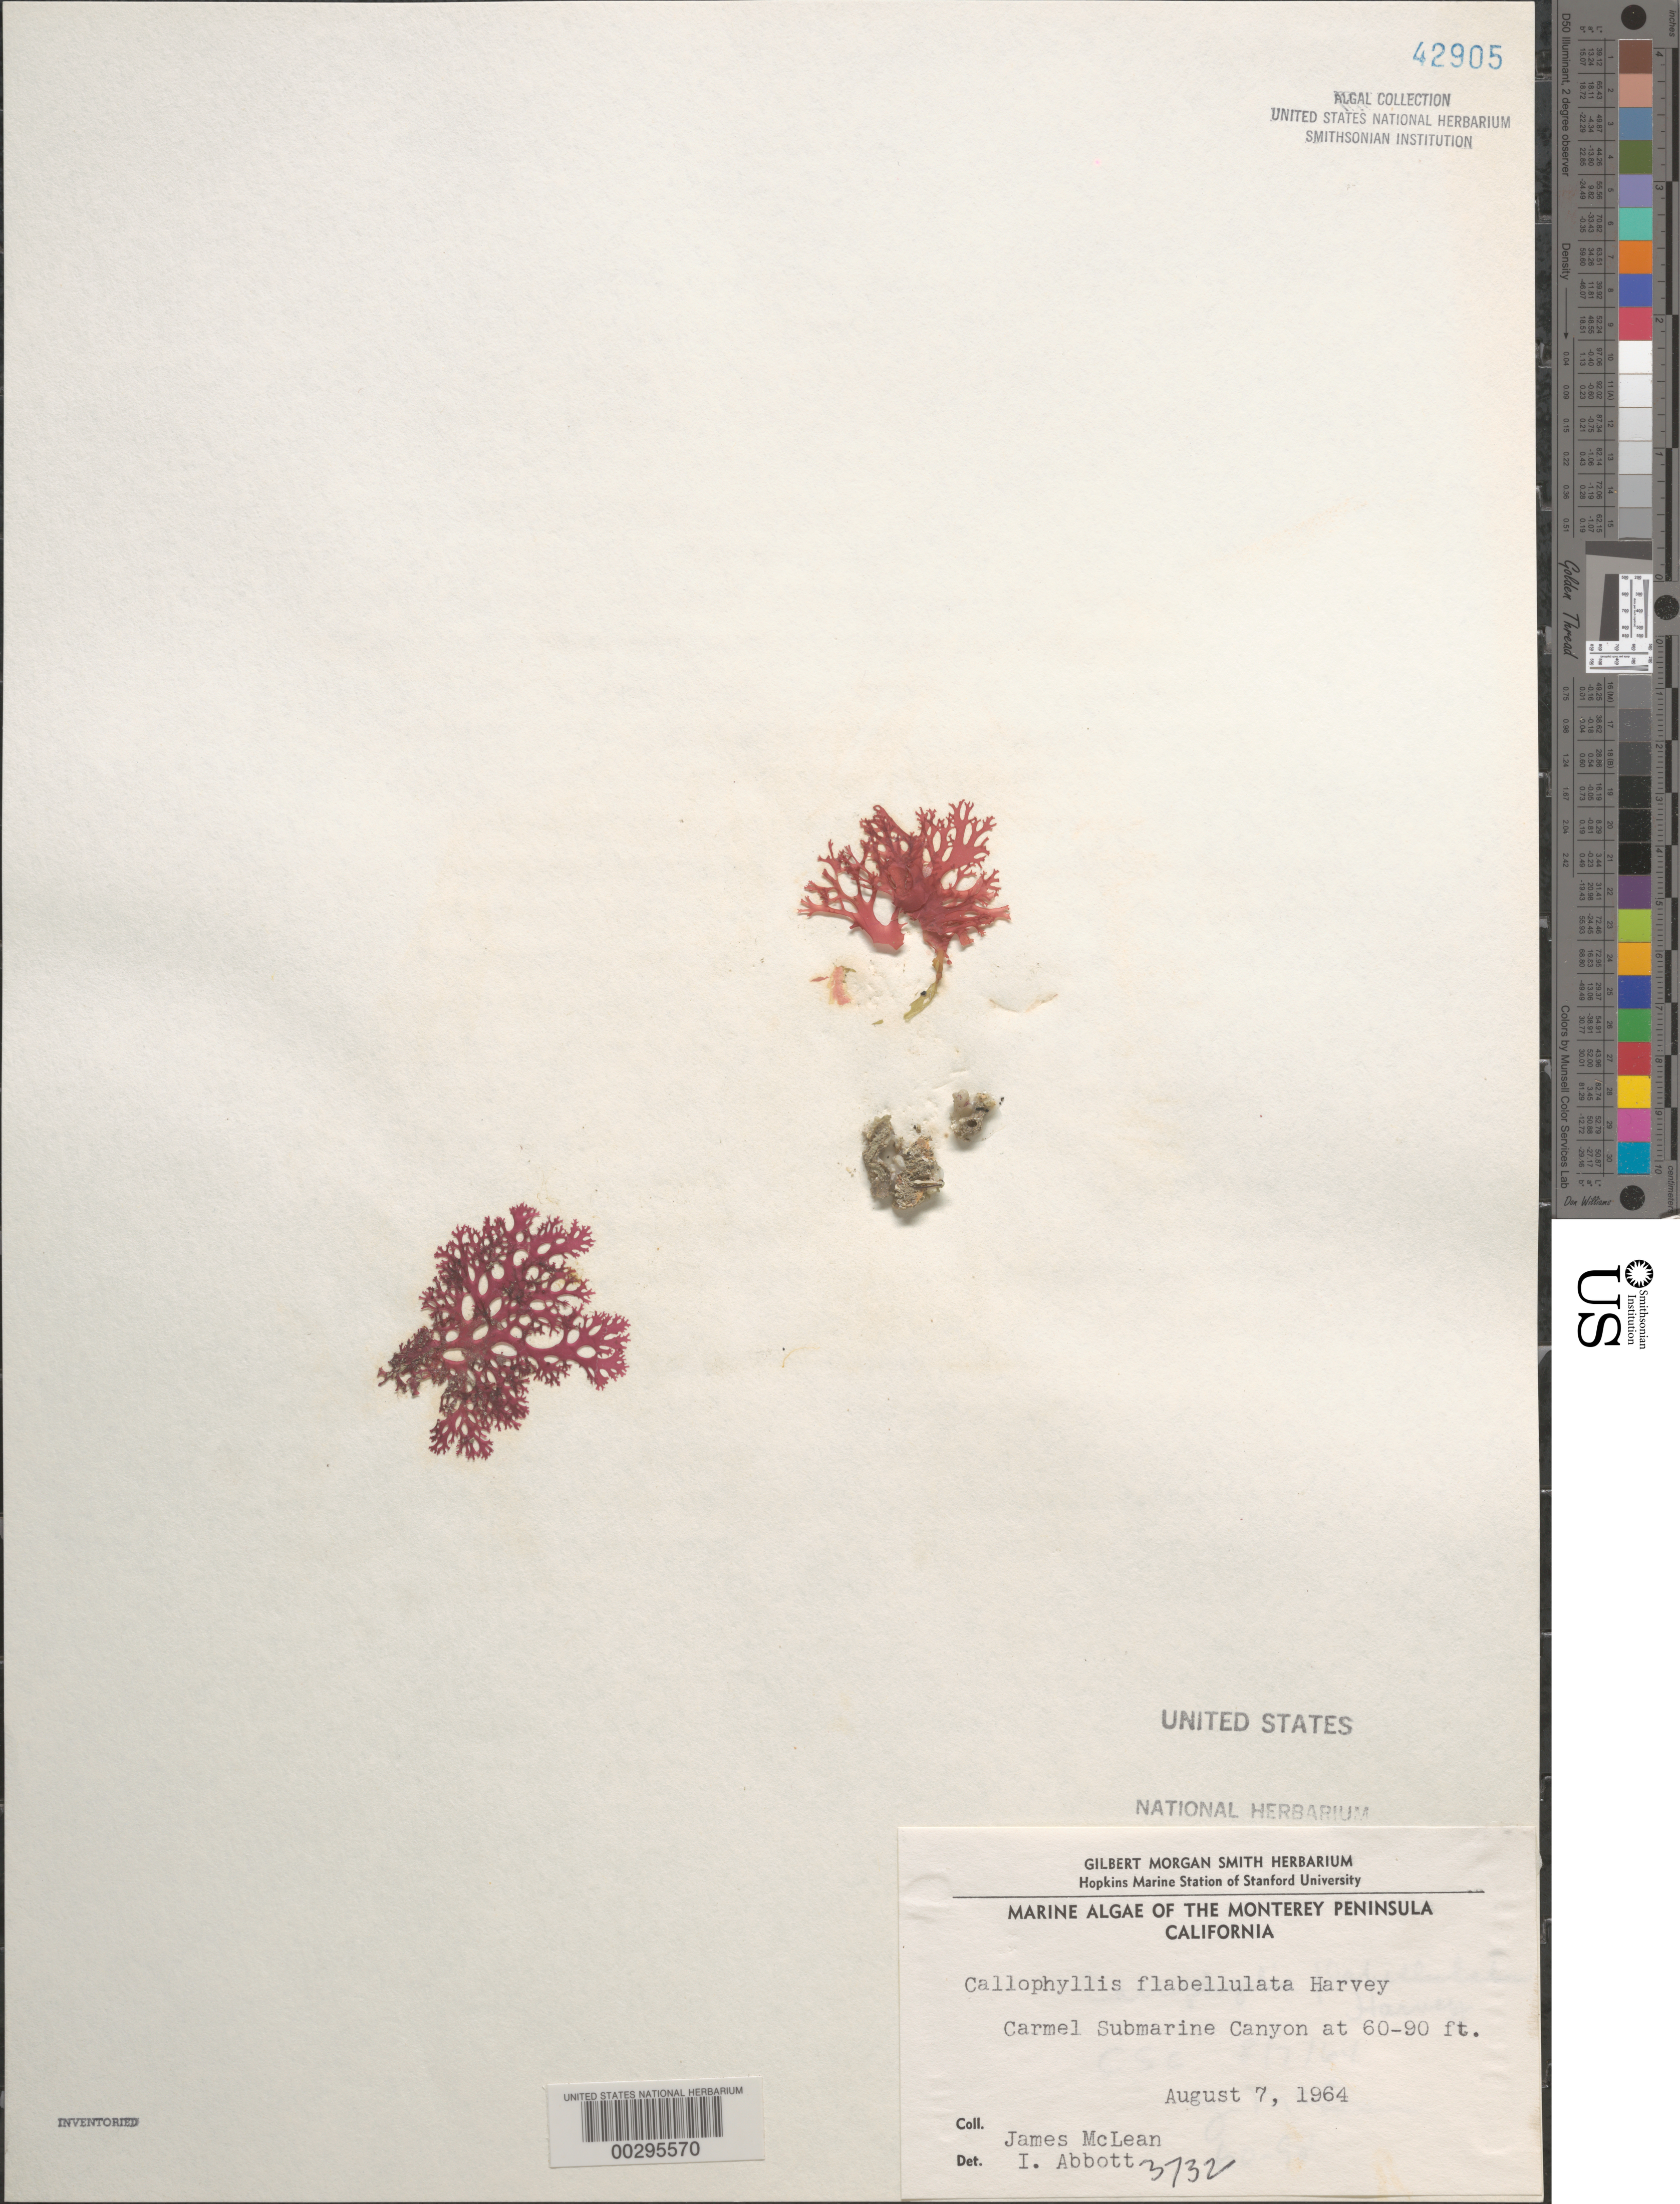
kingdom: Plantae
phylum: Rhodophyta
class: Florideophyceae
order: Gigartinales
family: Kallymeniaceae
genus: Callophyllis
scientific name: Callophyllis flabellulata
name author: Harv.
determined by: Abbott, Isabella A.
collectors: J. McLean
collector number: IAA 3732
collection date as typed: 07 Aug 1964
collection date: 1964-08-07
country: United States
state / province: California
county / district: Monterey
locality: Carmel Submarine Canyon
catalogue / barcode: US 42905